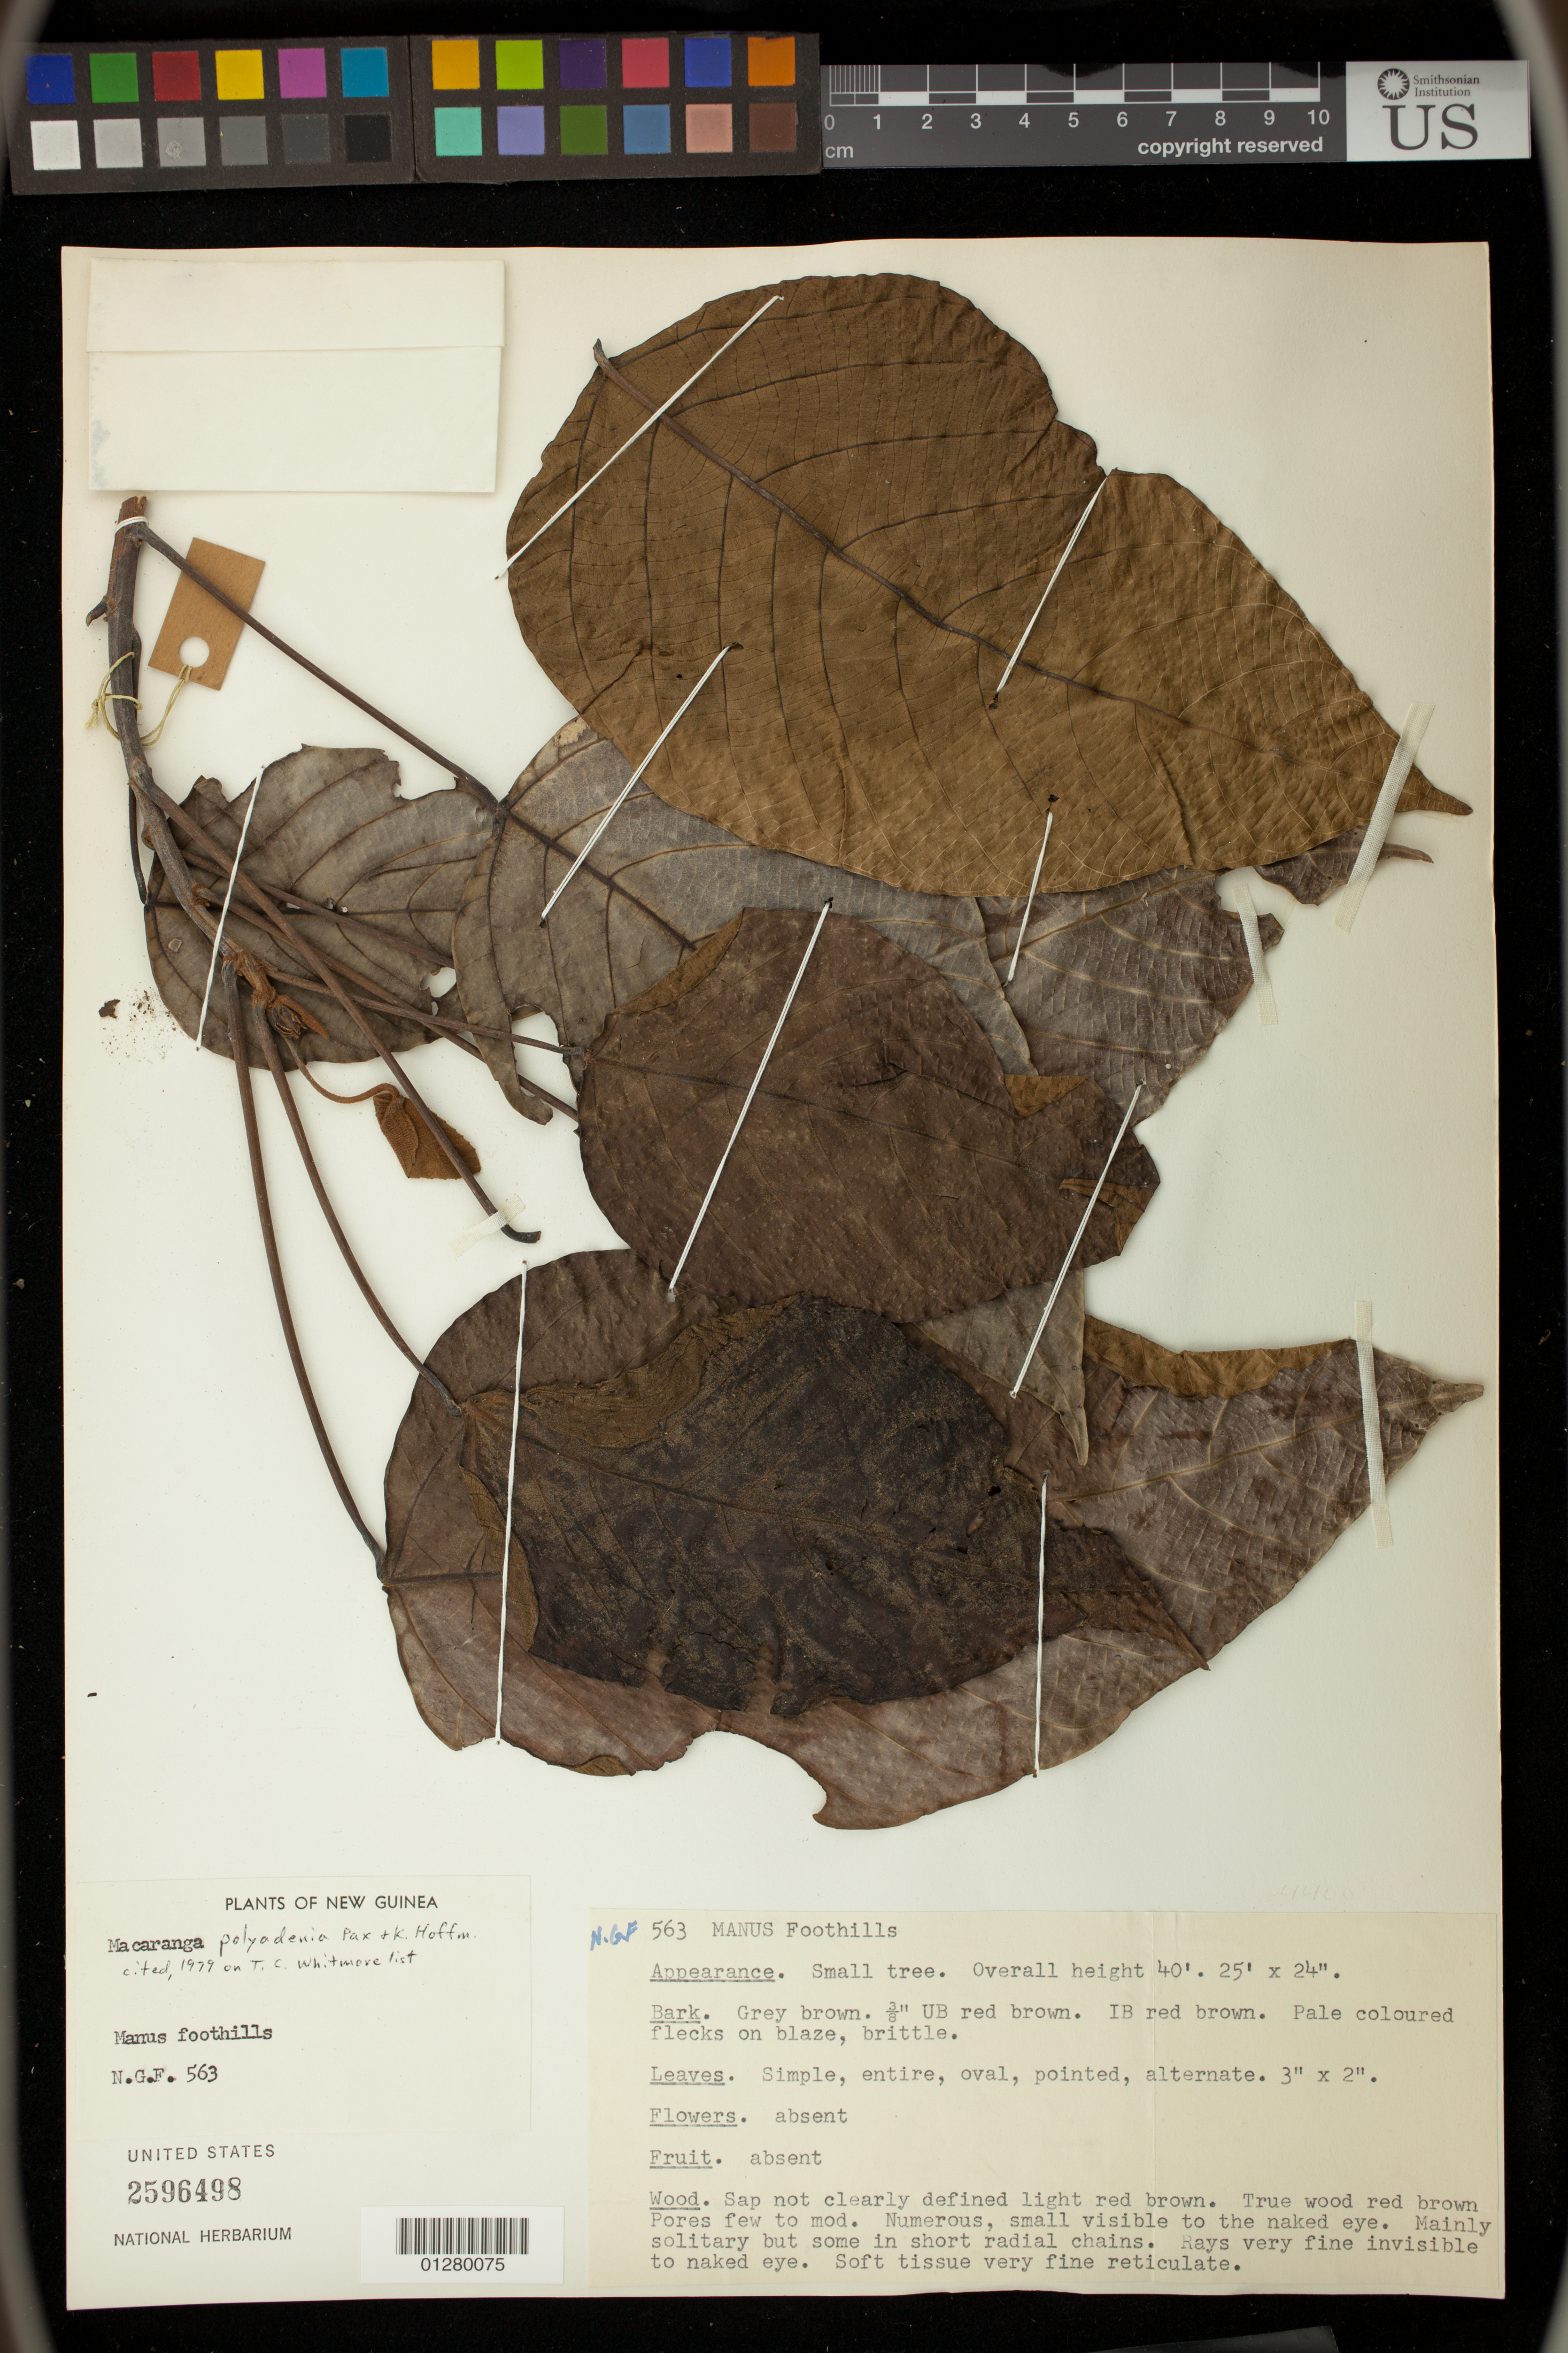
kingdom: Plantae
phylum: Tracheophyta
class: Magnoliopsida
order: Malpighiales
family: Euphorbiaceae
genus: Macaranga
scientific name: Macaranga polyadenia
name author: Pax & K. Hoffm.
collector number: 563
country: Papua New Guinea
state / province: Manus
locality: Foothills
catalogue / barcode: US 2596498